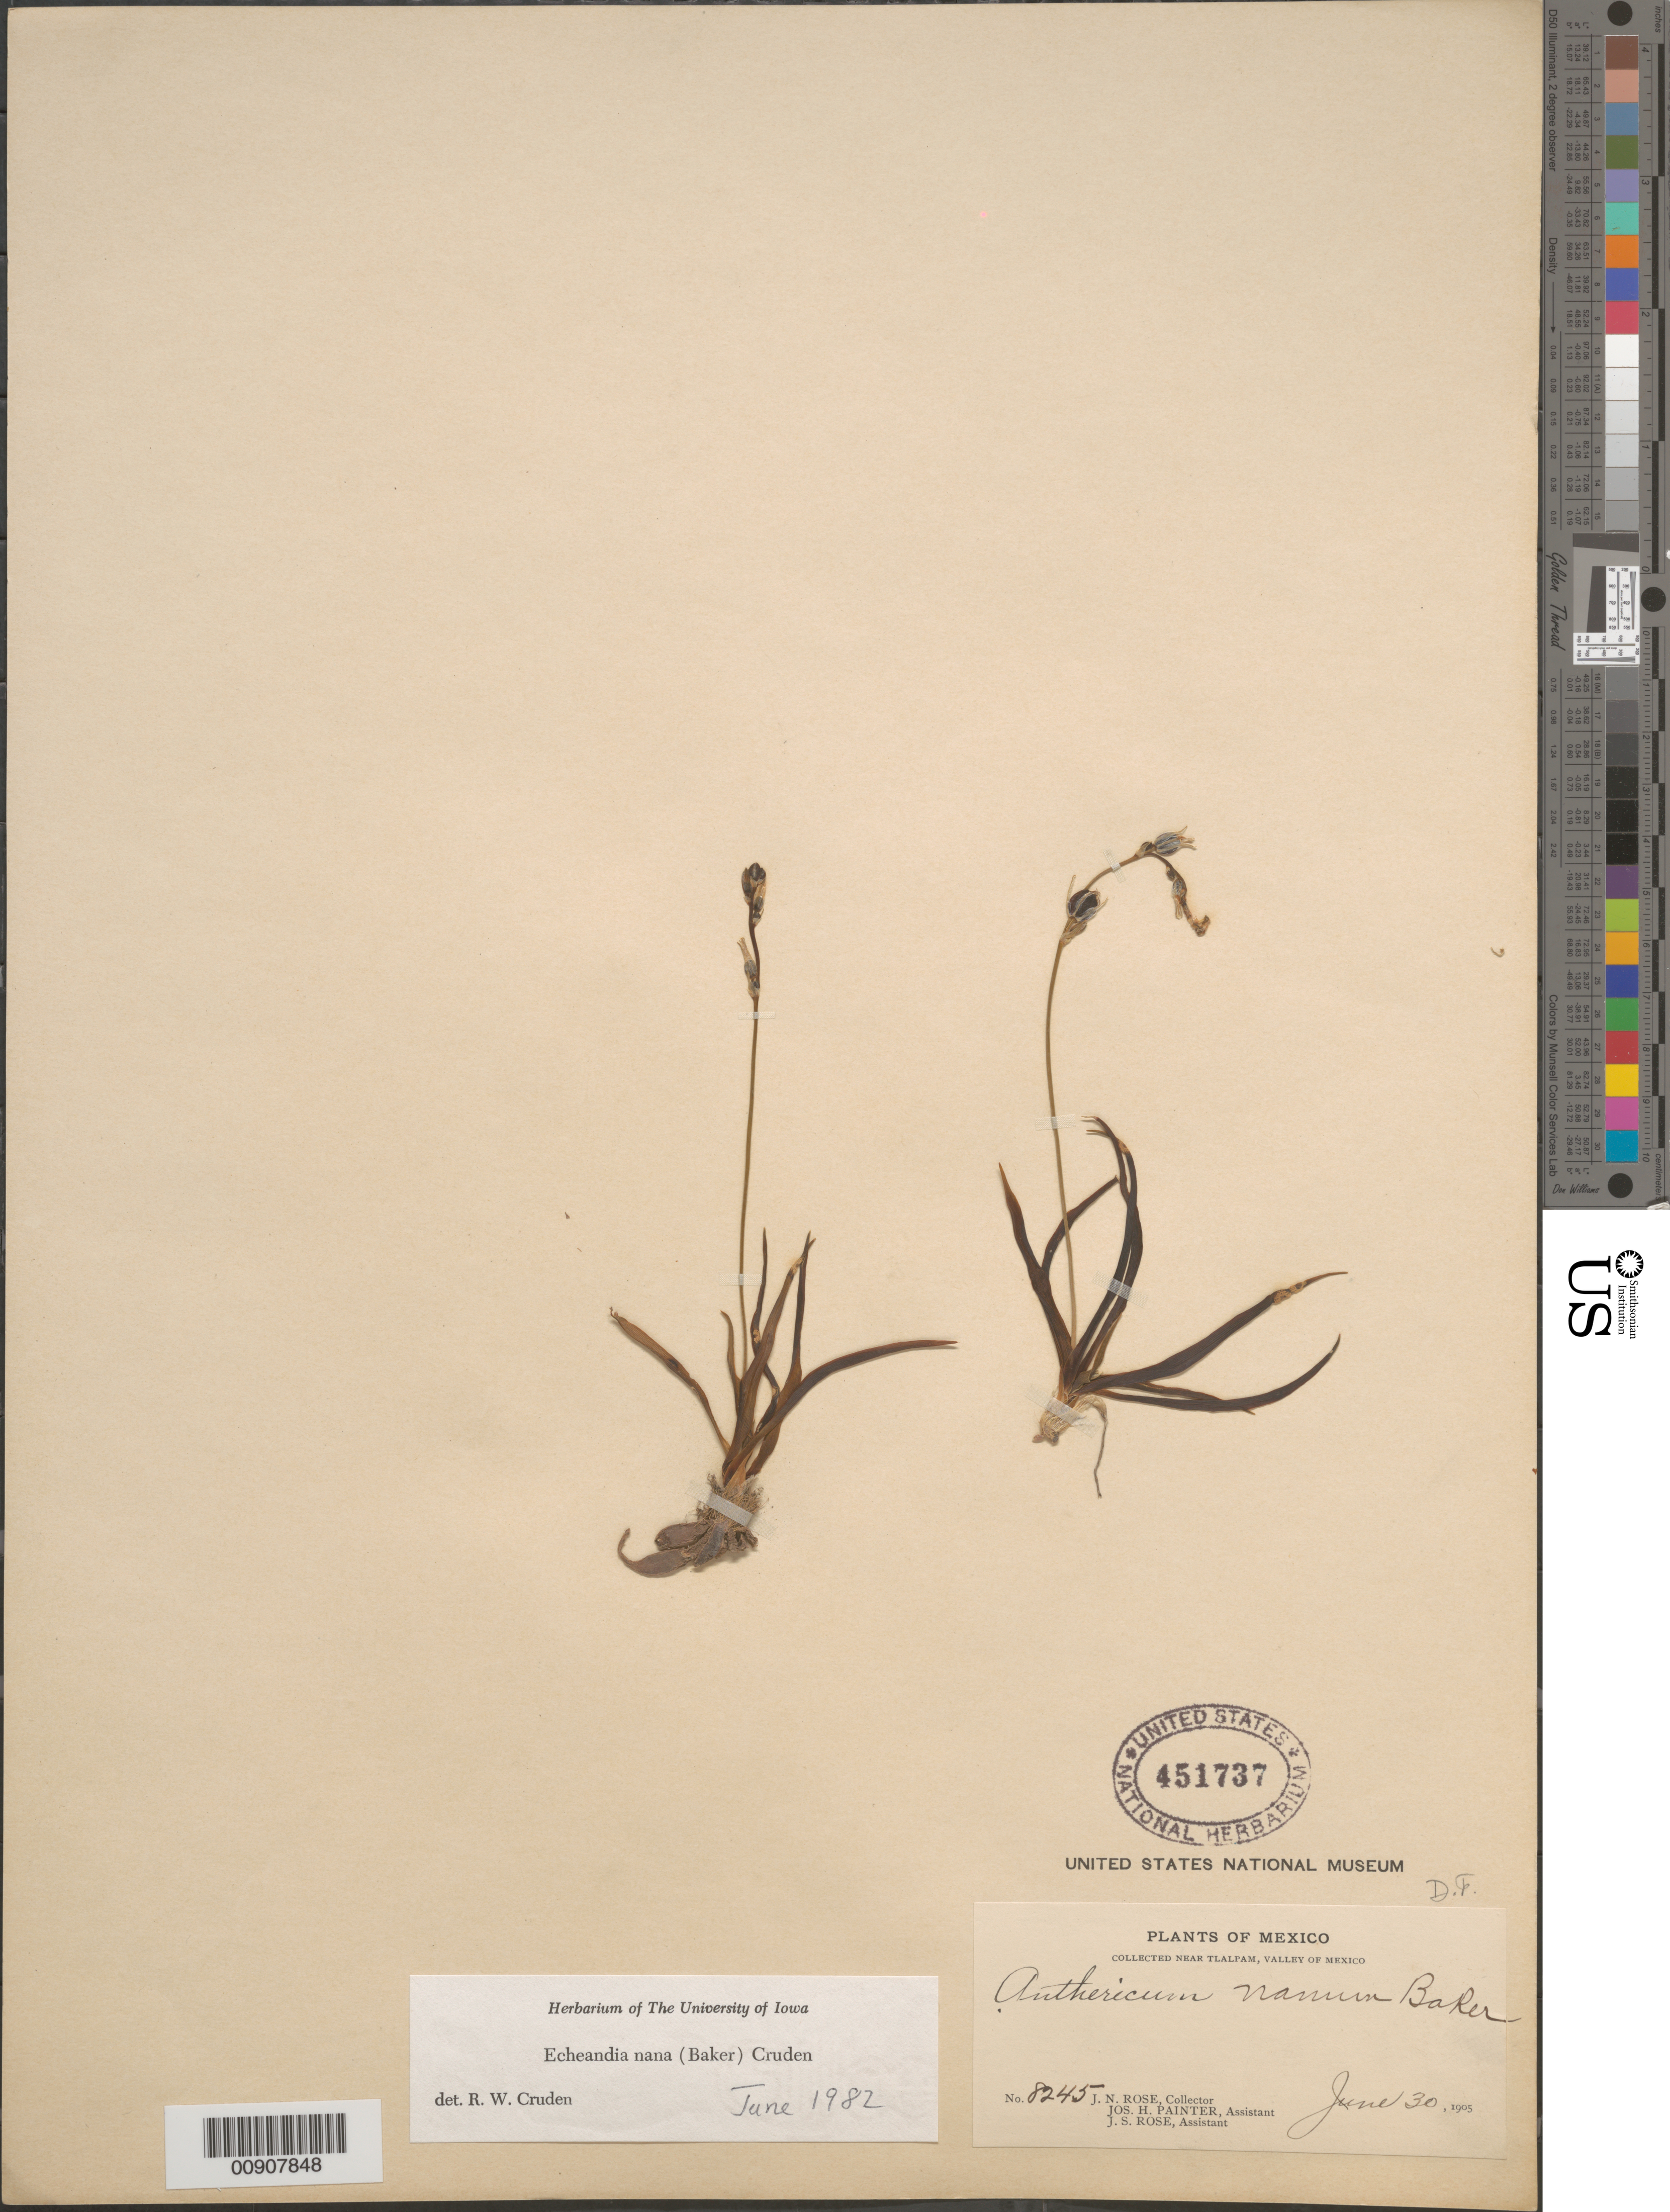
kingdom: Plantae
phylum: Tracheophyta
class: Liliopsida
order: Asparagales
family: Asparagaceae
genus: Echeandia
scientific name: Echeandia nana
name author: (Baker) Cruden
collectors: J. N. Rose, J. H. Painter & J. S. Rose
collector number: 8245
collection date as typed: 30 Jun 1905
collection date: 1905-06-30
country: Mexico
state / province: Distrito Federal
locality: Near Tlalpam, Valley of Mexico.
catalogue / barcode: US 451737